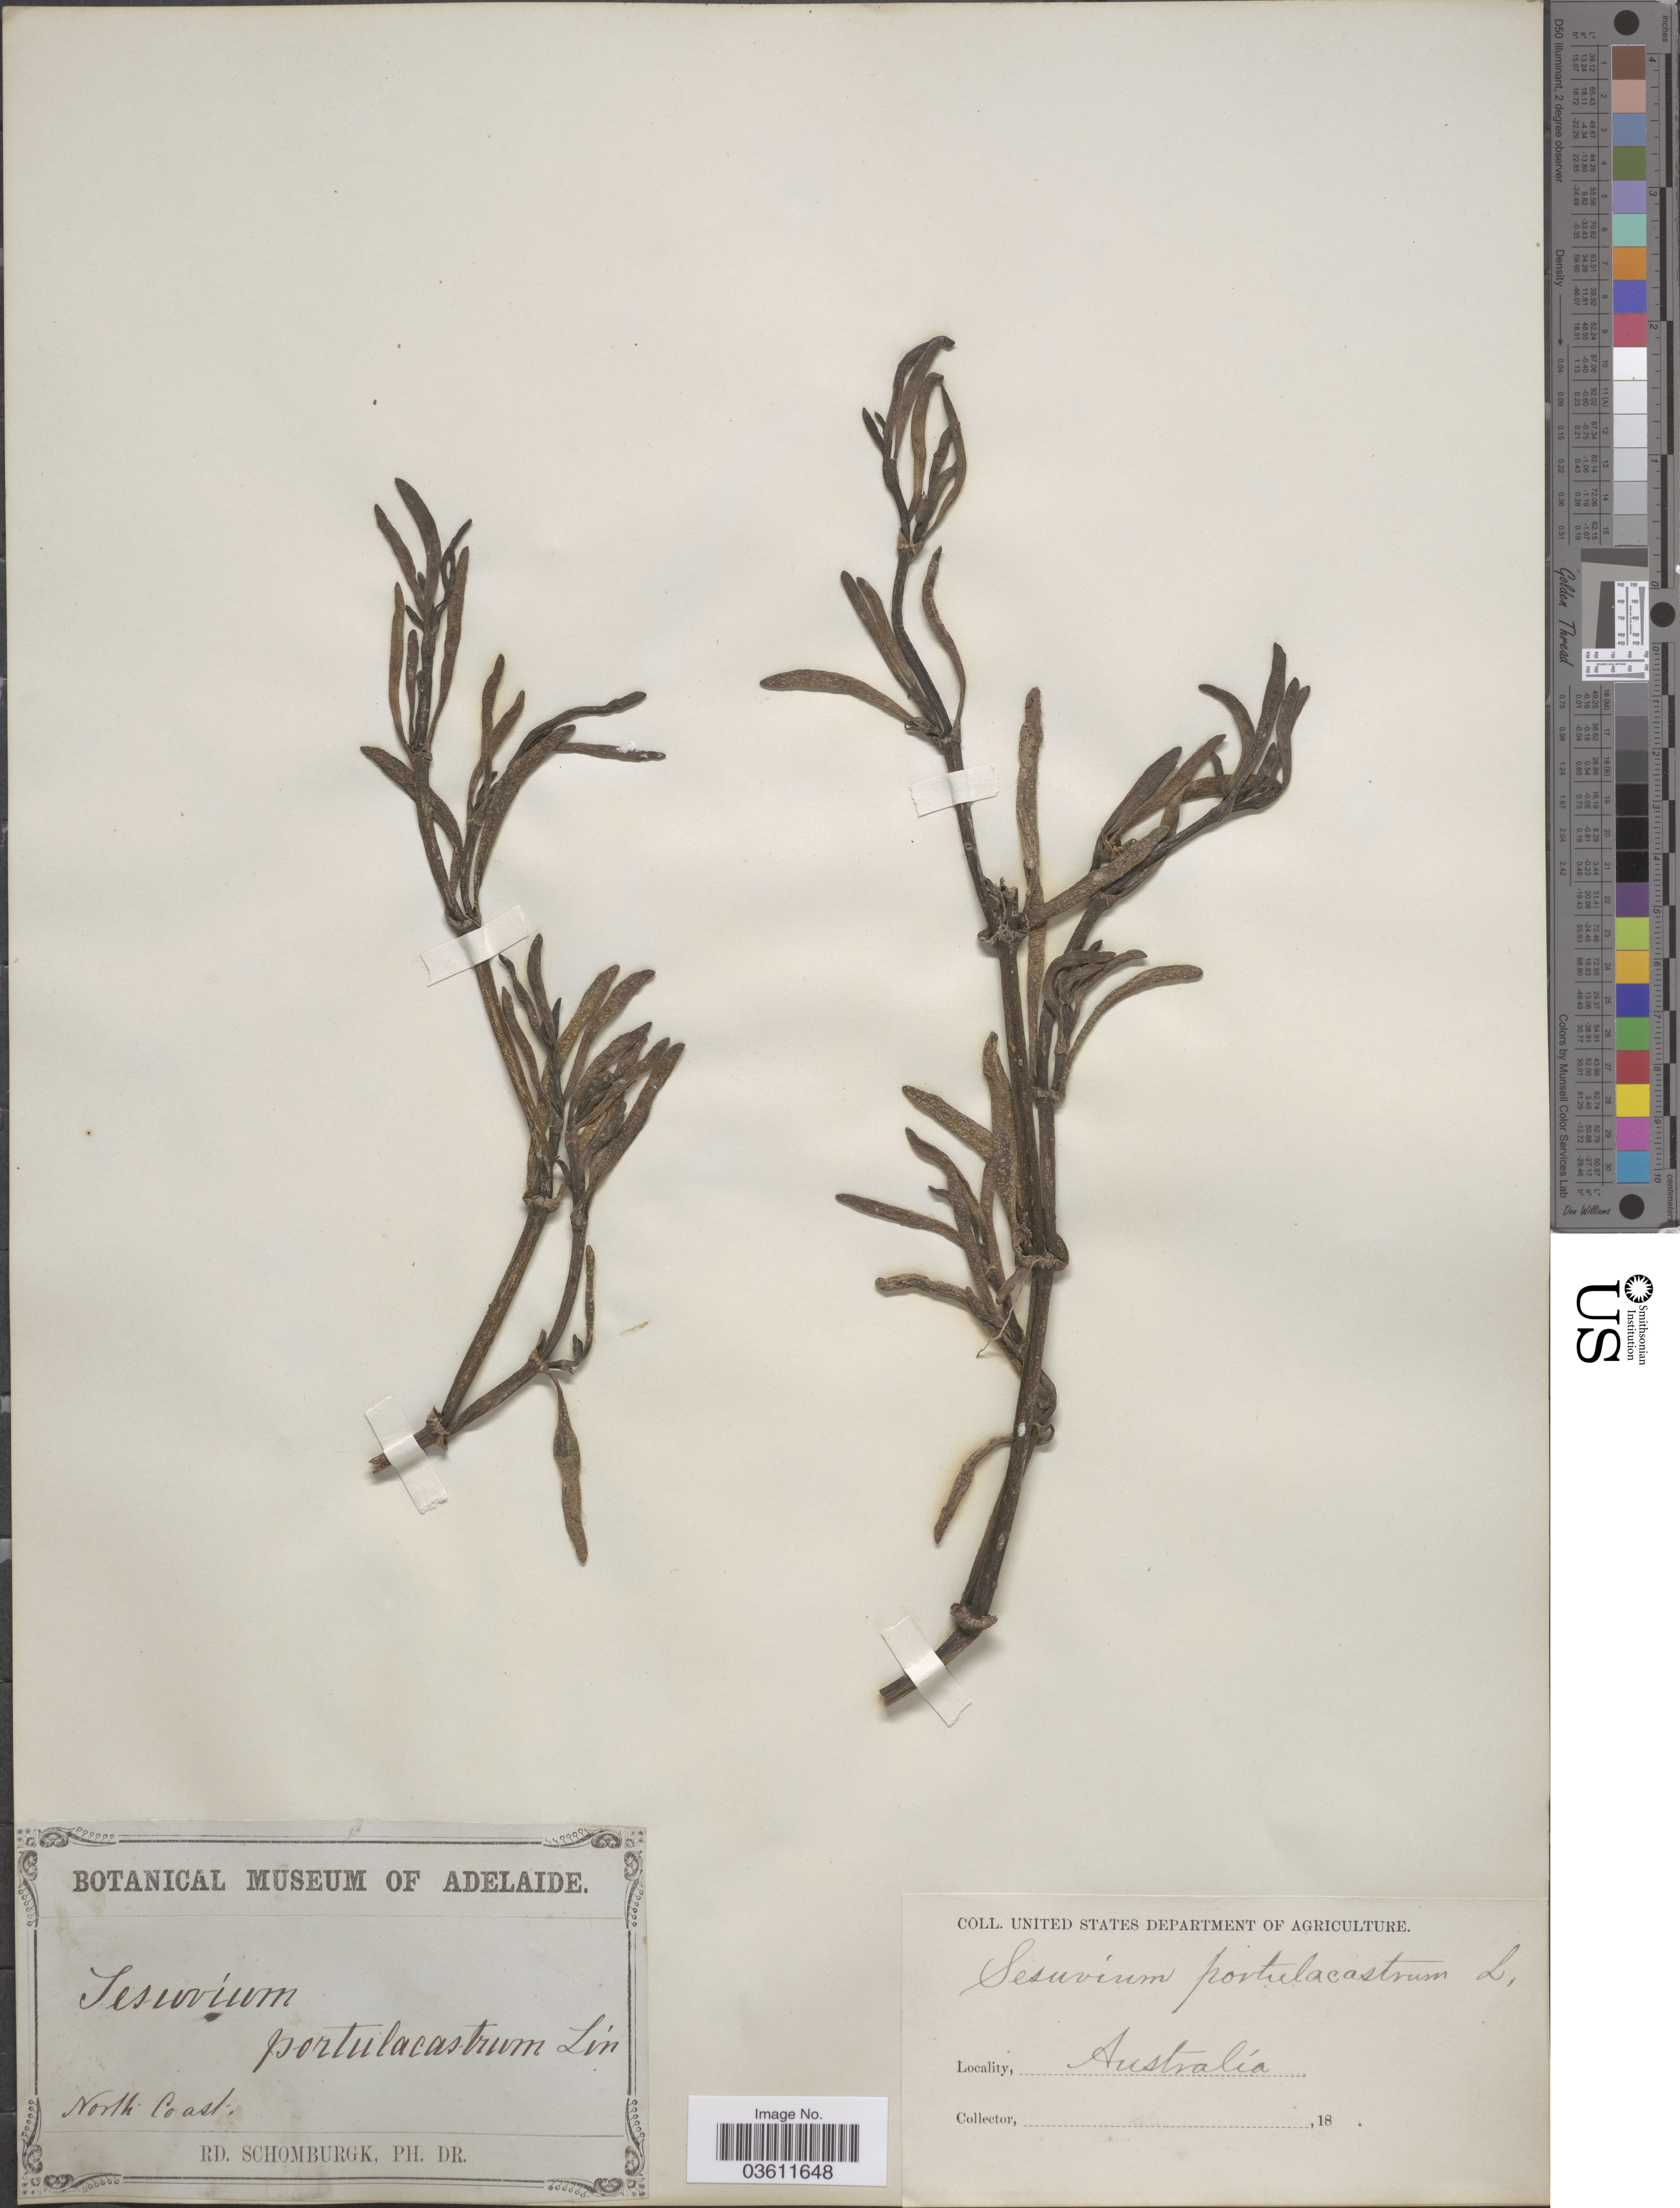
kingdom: Plantae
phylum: Tracheophyta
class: Magnoliopsida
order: Caryophyllales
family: Aizoaceae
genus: Sesuvium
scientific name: Sesuvium portulacastrum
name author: (L.) L.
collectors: M. R. Schomburgk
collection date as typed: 18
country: Australia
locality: North Coast.